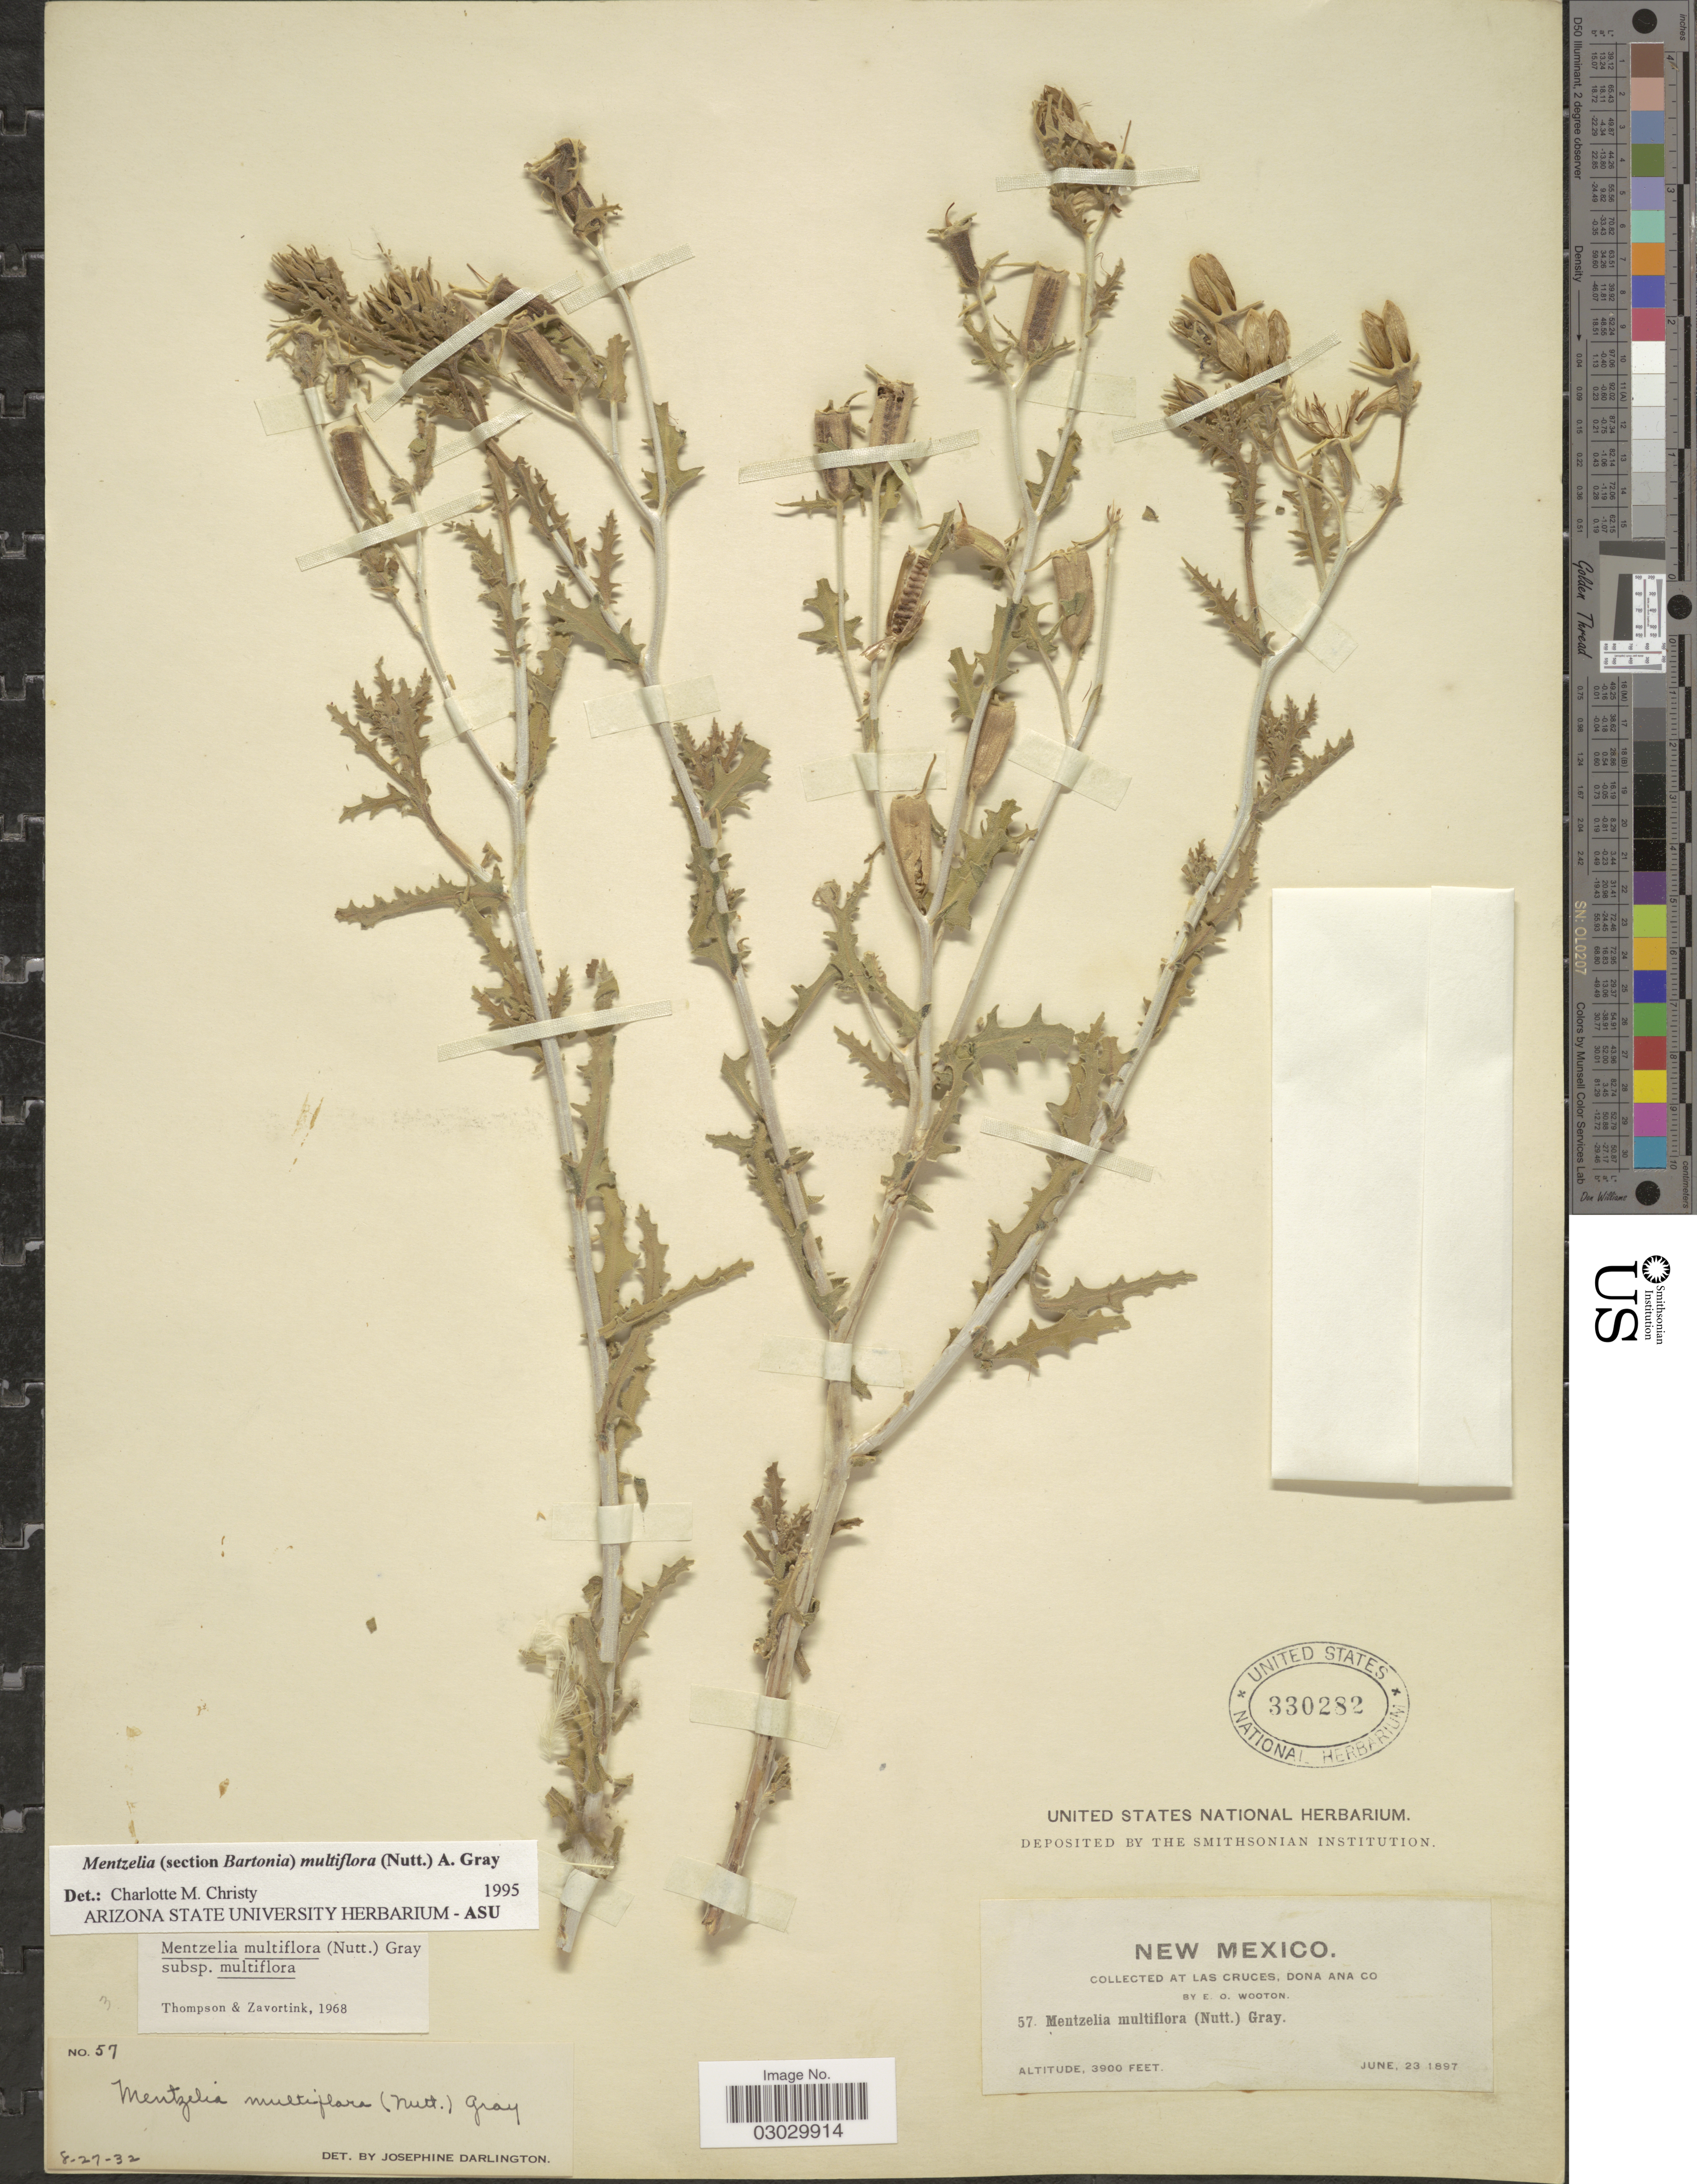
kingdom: Plantae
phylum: Tracheophyta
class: Magnoliopsida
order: Cornales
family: Loasaceae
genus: Mentzelia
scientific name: Mentzelia multiflora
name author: (Nutt.) A. Gray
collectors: E. O. Wooton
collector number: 57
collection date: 1897-06-23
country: United States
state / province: New Mexico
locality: Collected at Las Cruces, Dona Ana Co.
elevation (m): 1189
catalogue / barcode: US 330282